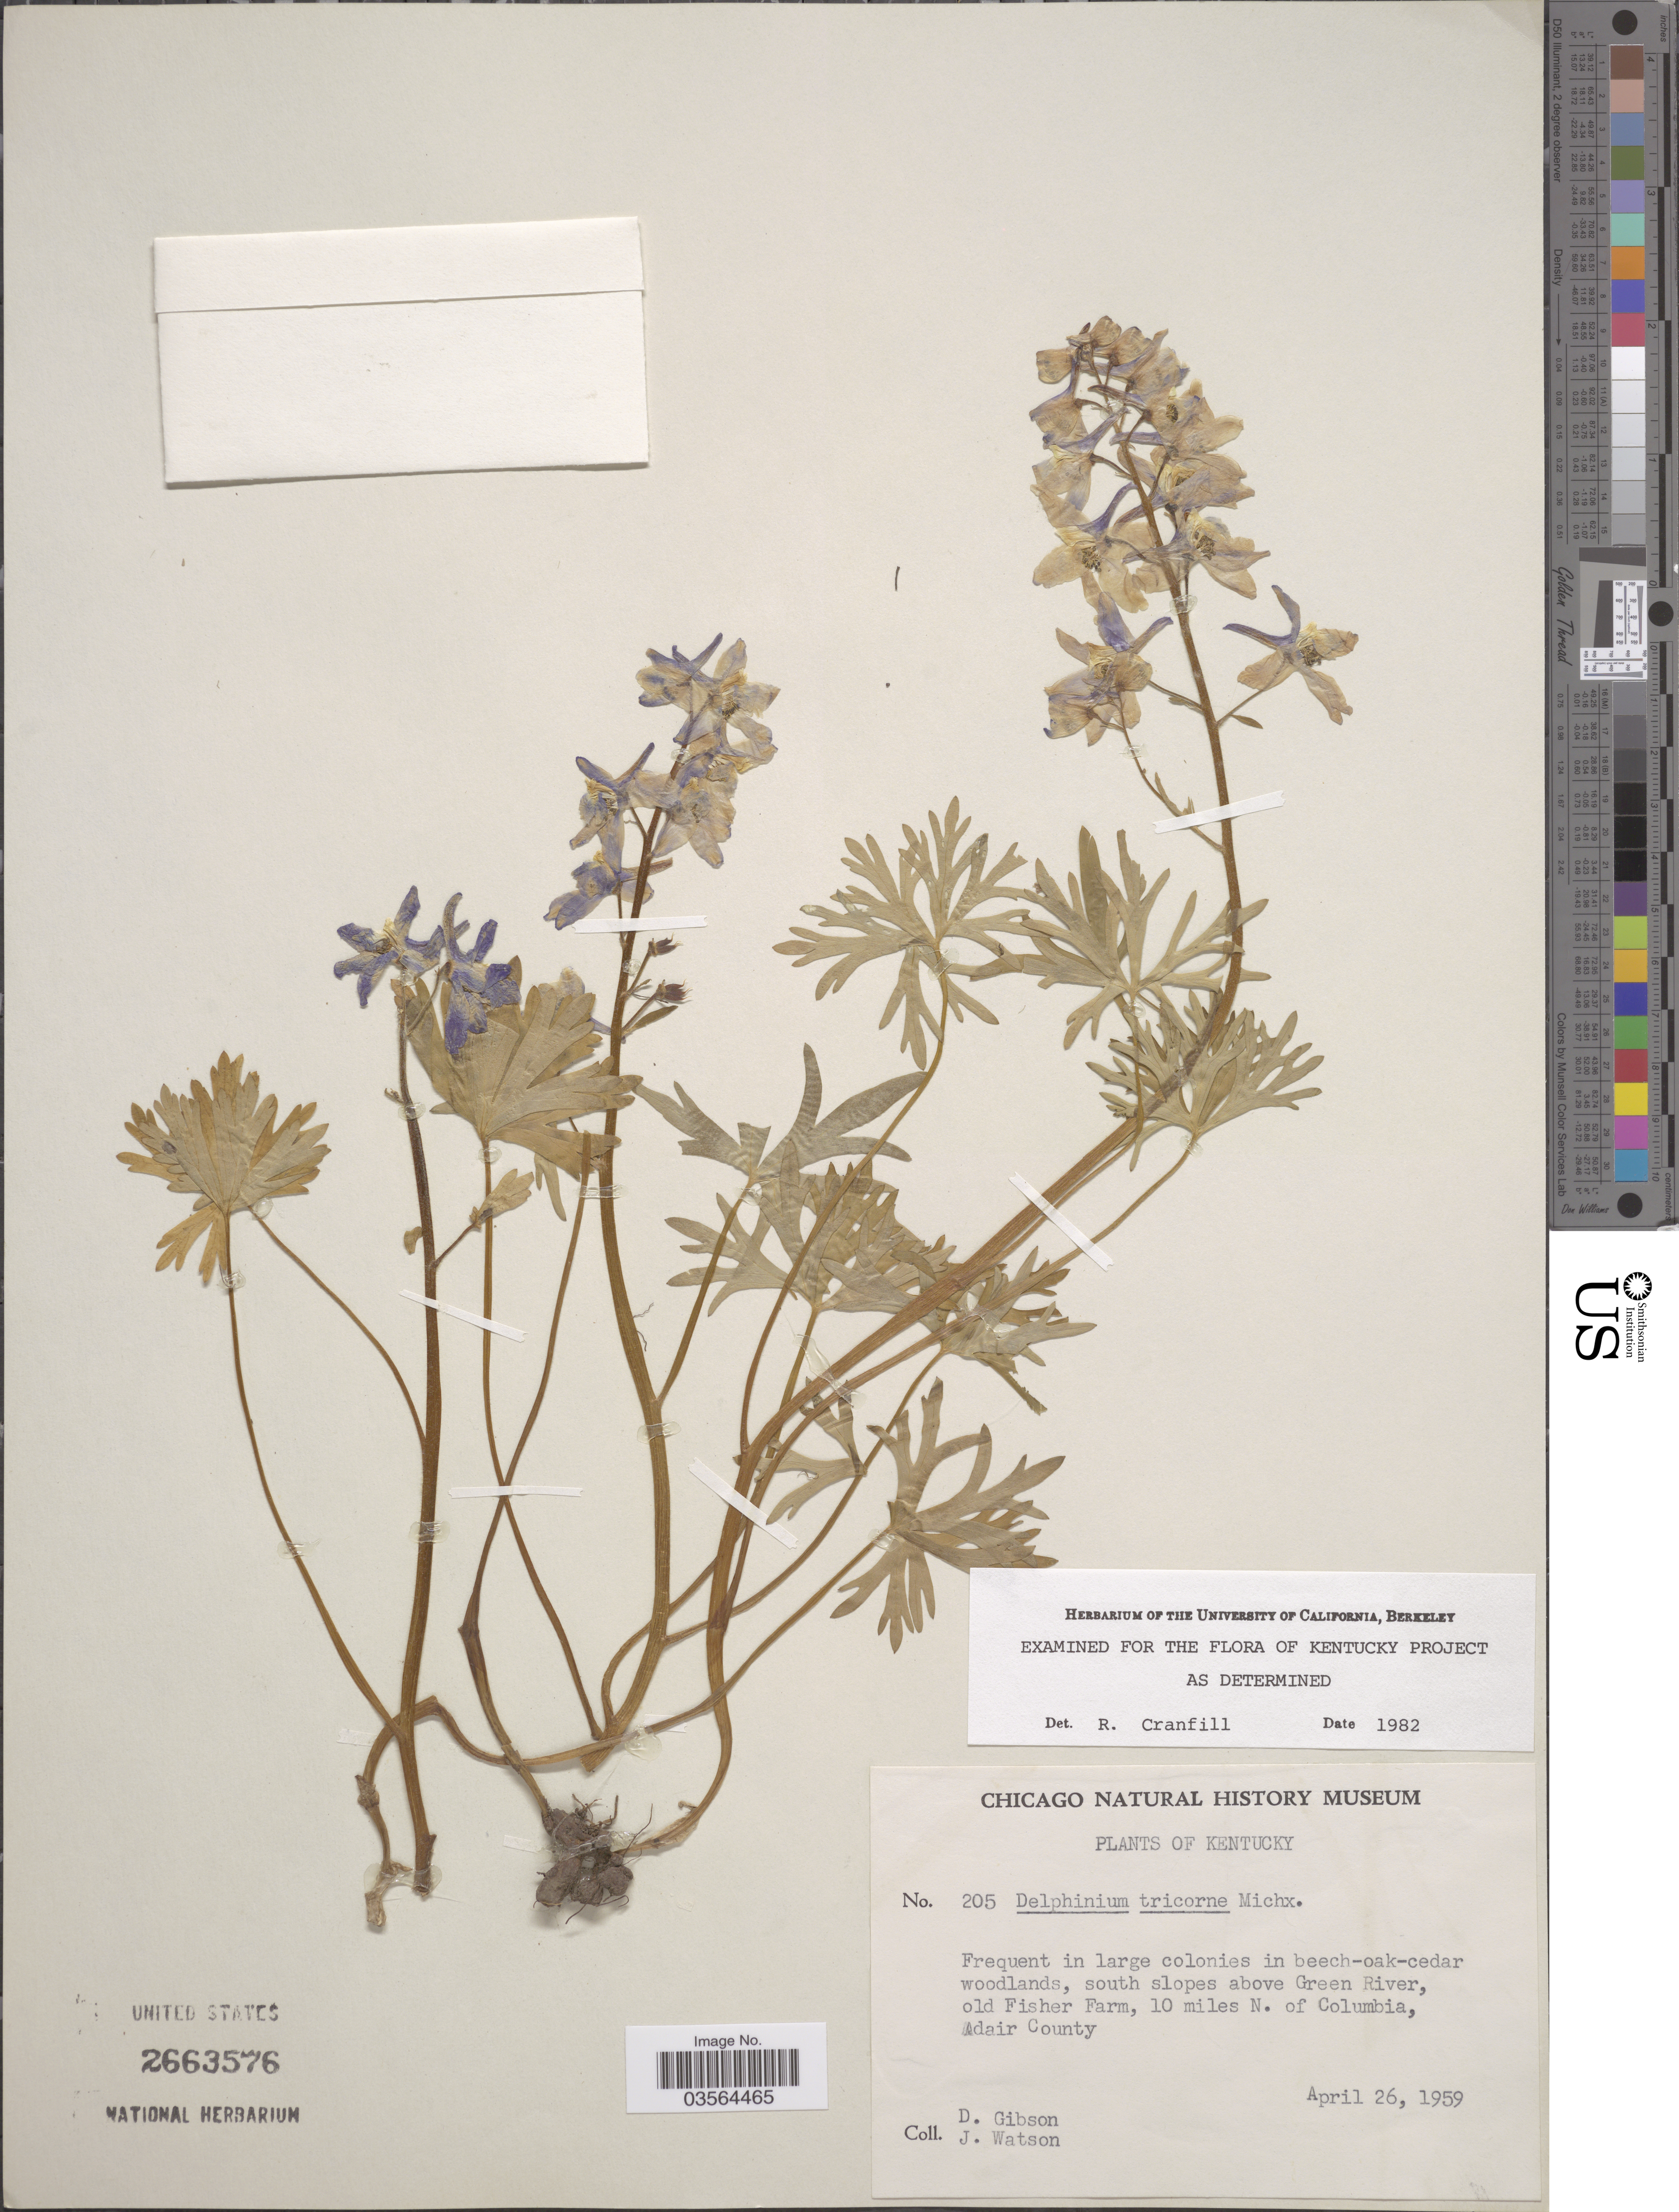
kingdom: Plantae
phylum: Tracheophyta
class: Magnoliopsida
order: Ranunculales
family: Ranunculaceae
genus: Delphinium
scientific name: Delphinium tricorne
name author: Michx.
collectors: D. Gibson & J. Watson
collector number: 205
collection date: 1959-04-26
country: United States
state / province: Kentucky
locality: South slopes above Green River, old Fisher Farm, 10 miles N. of Columbia, Adair County.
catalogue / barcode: US 2663576